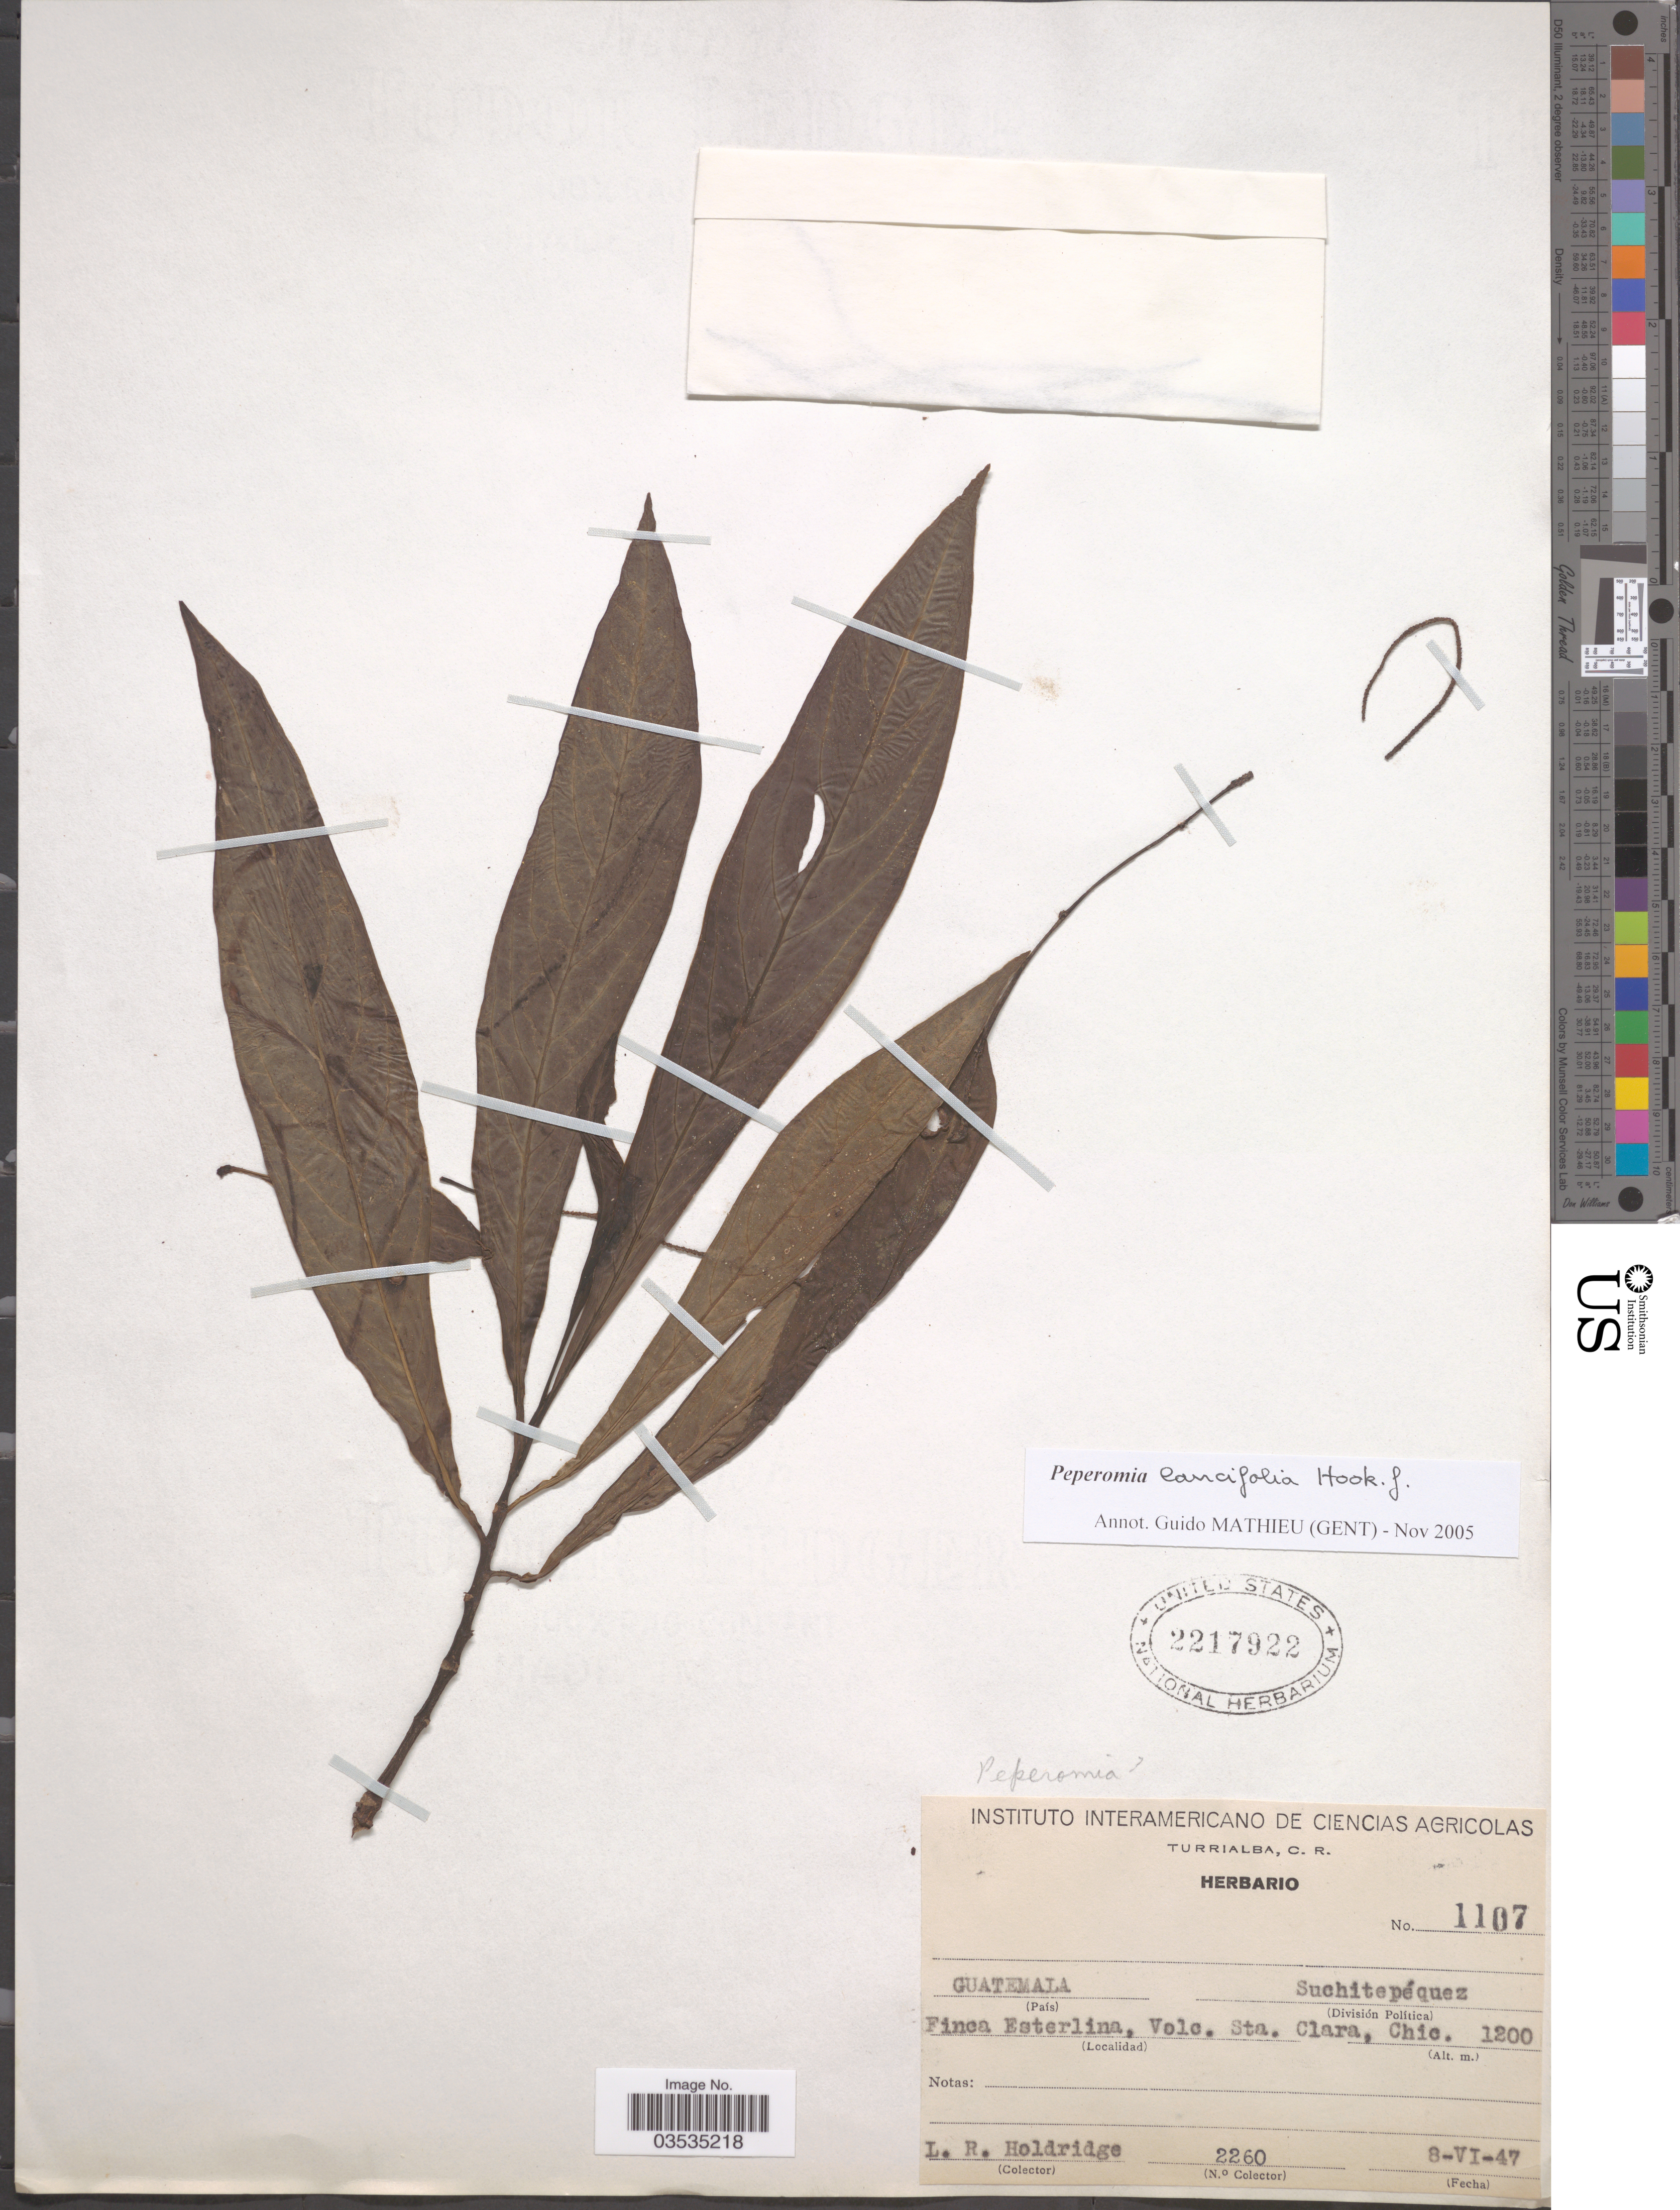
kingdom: Plantae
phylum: Tracheophyta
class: Magnoliopsida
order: Piperales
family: Piperaceae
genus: Peperomia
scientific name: Peperomia lancifolia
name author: Hook.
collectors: L. Holdridge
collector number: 2260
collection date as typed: Transcribed d/m/y: 8/6/47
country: Guatemala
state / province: Suchitepequez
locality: Finca Esterlina, Volc. Sta. Clara. Chic.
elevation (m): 1200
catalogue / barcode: US 2217922